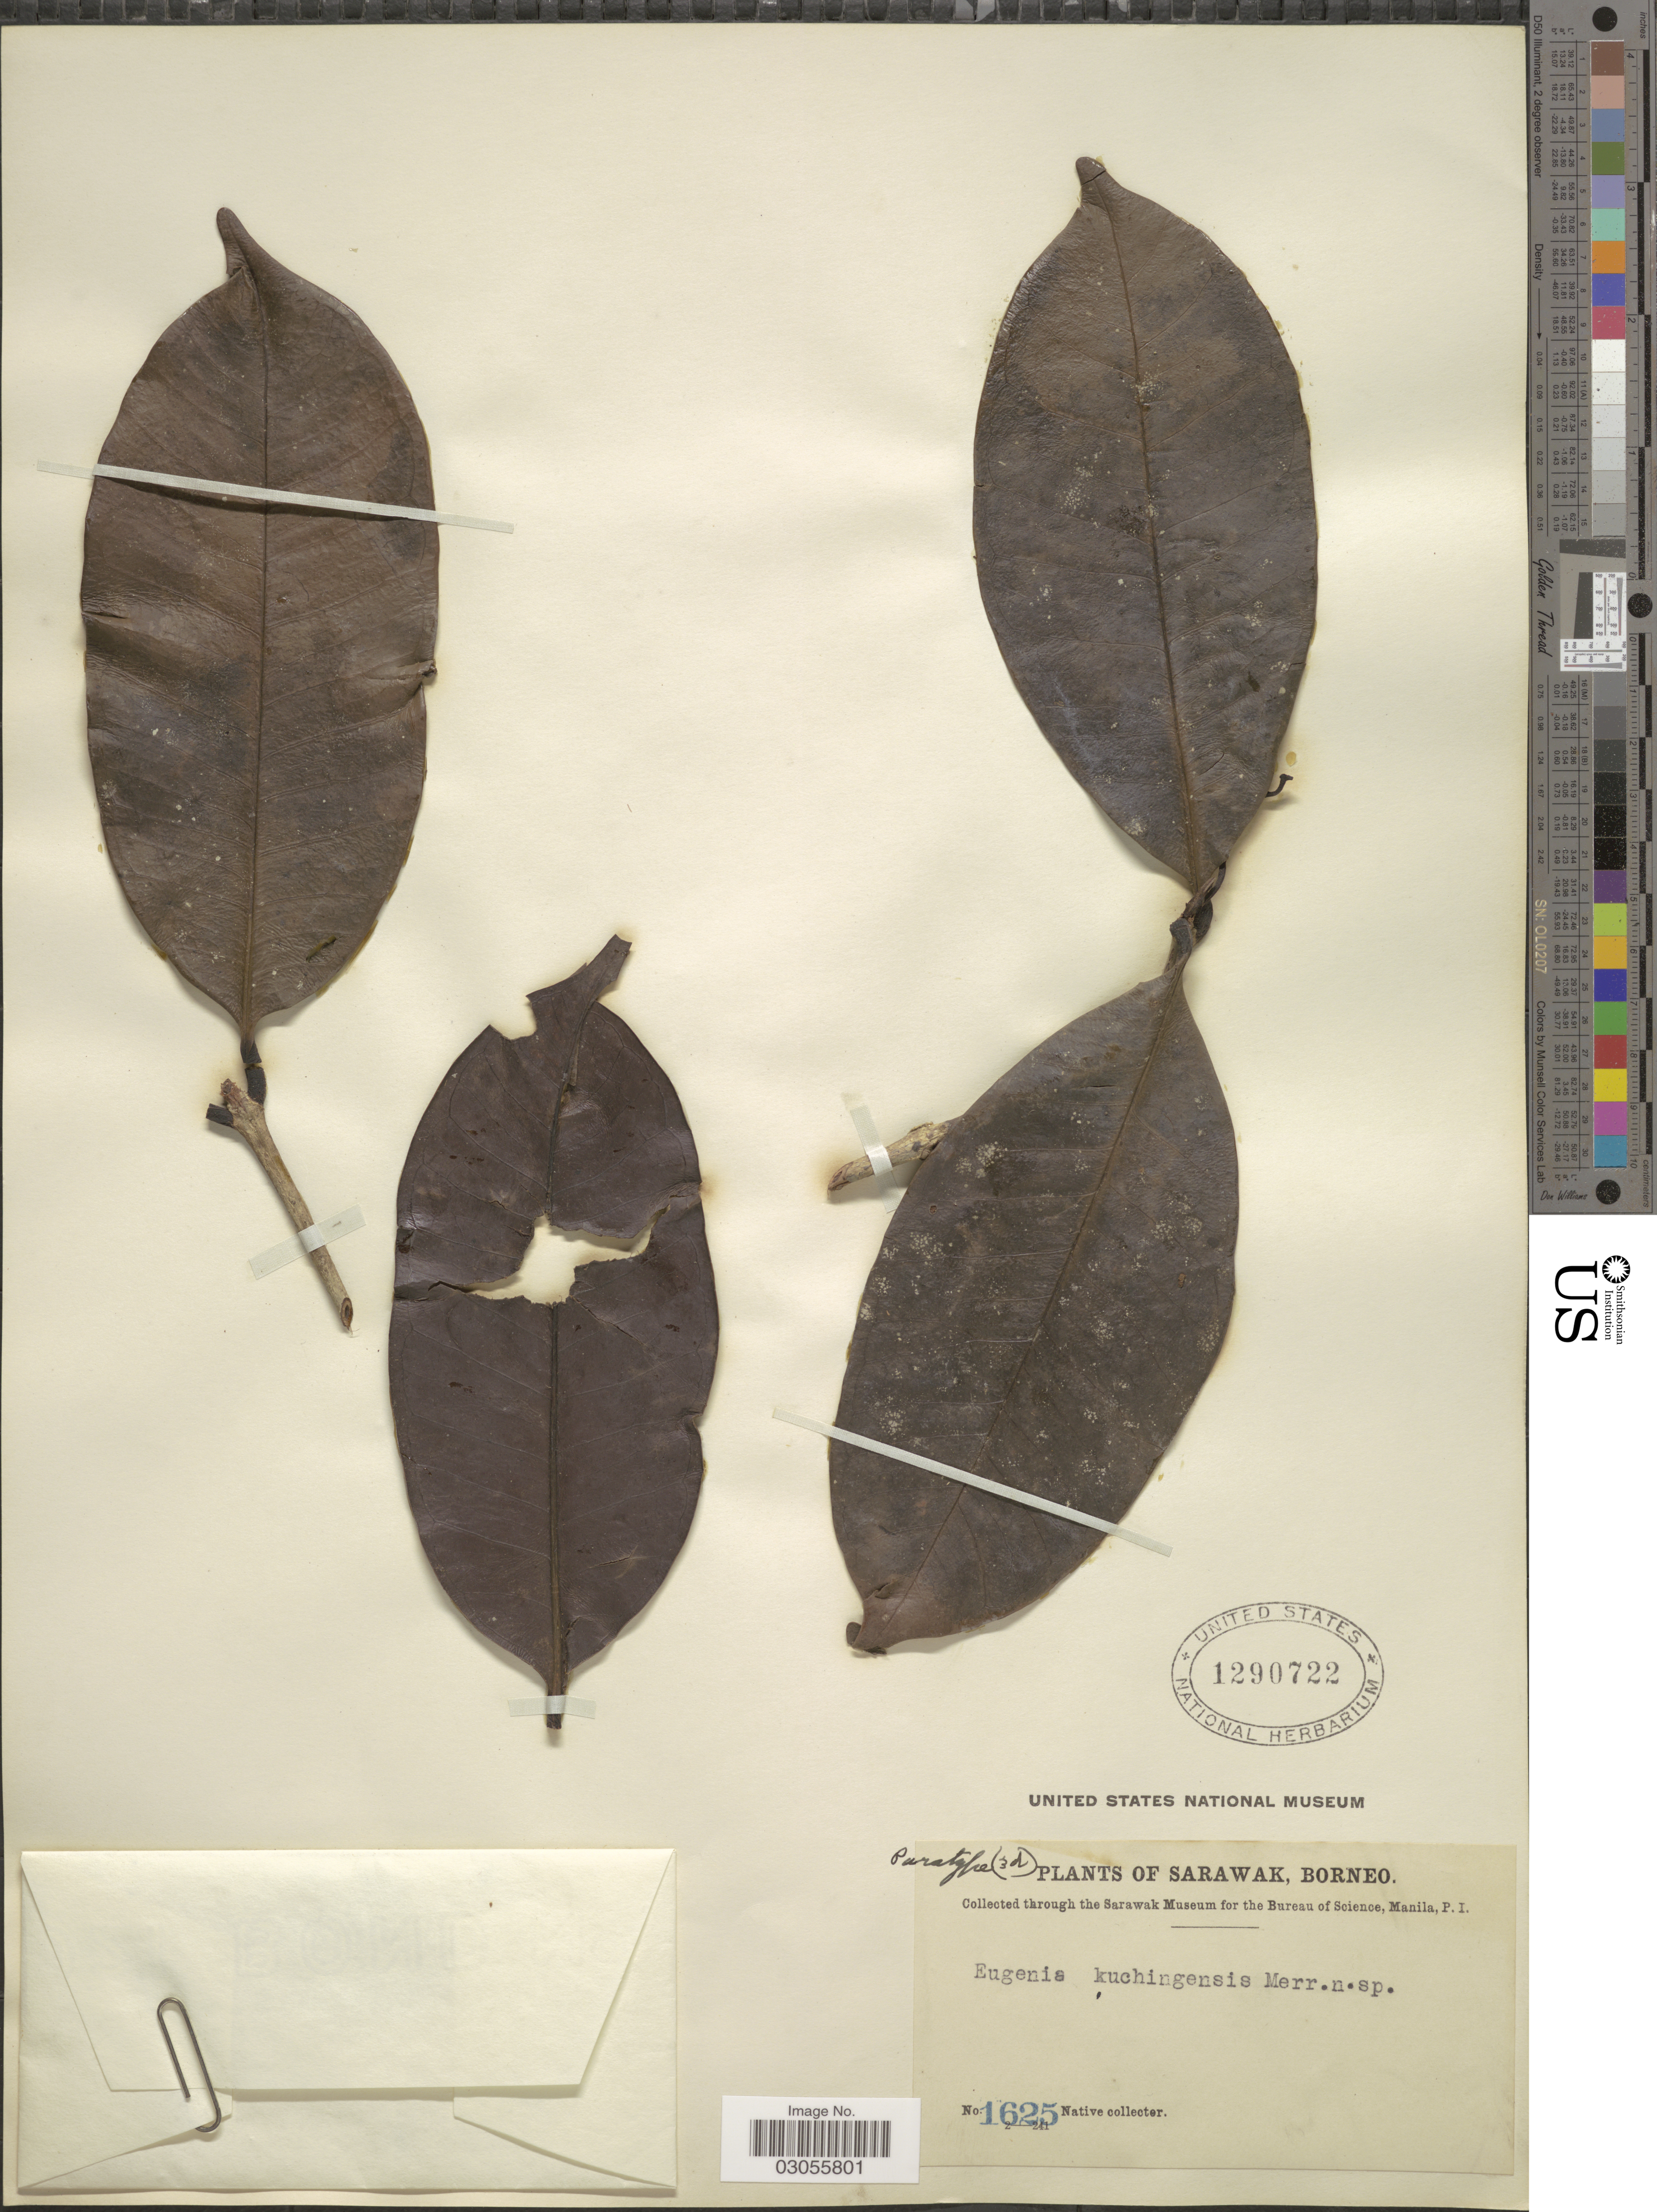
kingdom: Plantae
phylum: Tracheophyta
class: Magnoliopsida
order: Myrtales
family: Myrtaceae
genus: Syzygium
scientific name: Syzygium kuchingense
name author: (Merr.) Merr. & L.M. Perry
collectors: Native collector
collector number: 1625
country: Malaysia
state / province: Sarawak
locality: Borneo.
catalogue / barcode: US 1290722